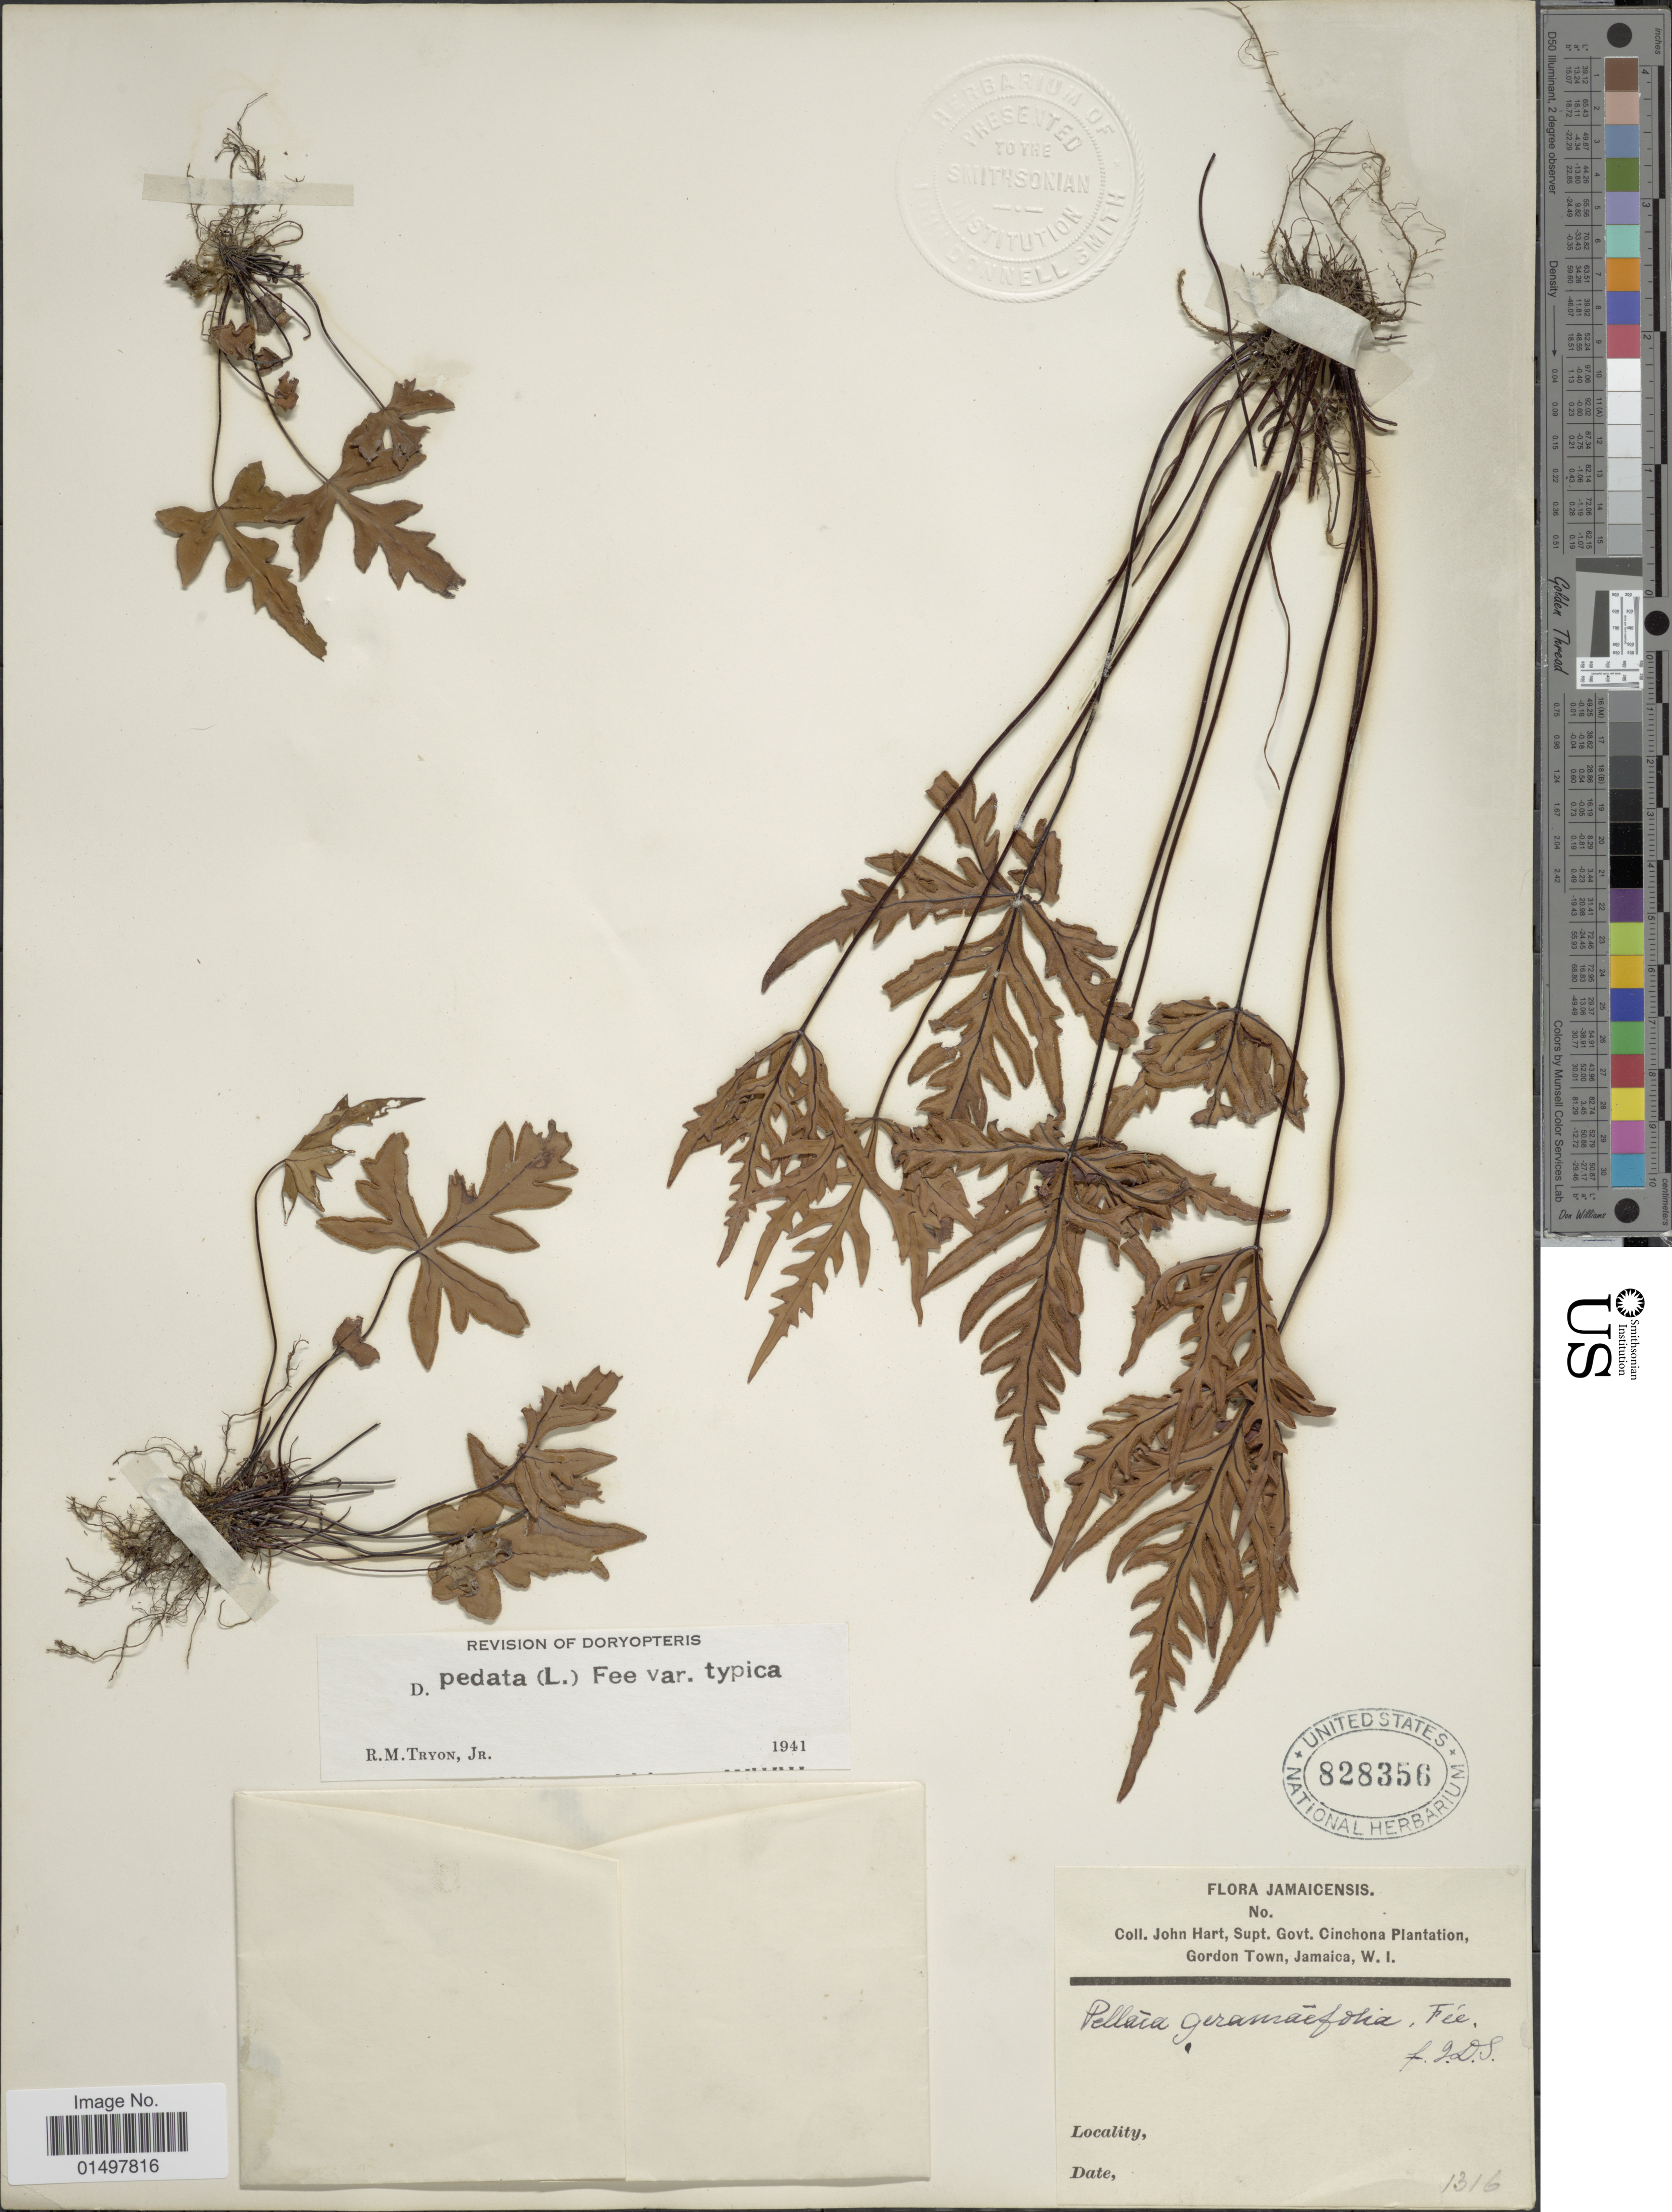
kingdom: Plantae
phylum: Tracheophyta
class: Polypodiopsida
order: Polypodiales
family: Pteridaceae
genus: Doryopteris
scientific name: Doryopteris pedata var. typica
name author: (L.) Fée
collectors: J. H. Hart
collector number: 1316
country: Jamaica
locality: Jamaicensis. Supt. Govt. Cinchona Plantation, Gordon Town, W. I.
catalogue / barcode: US 828356